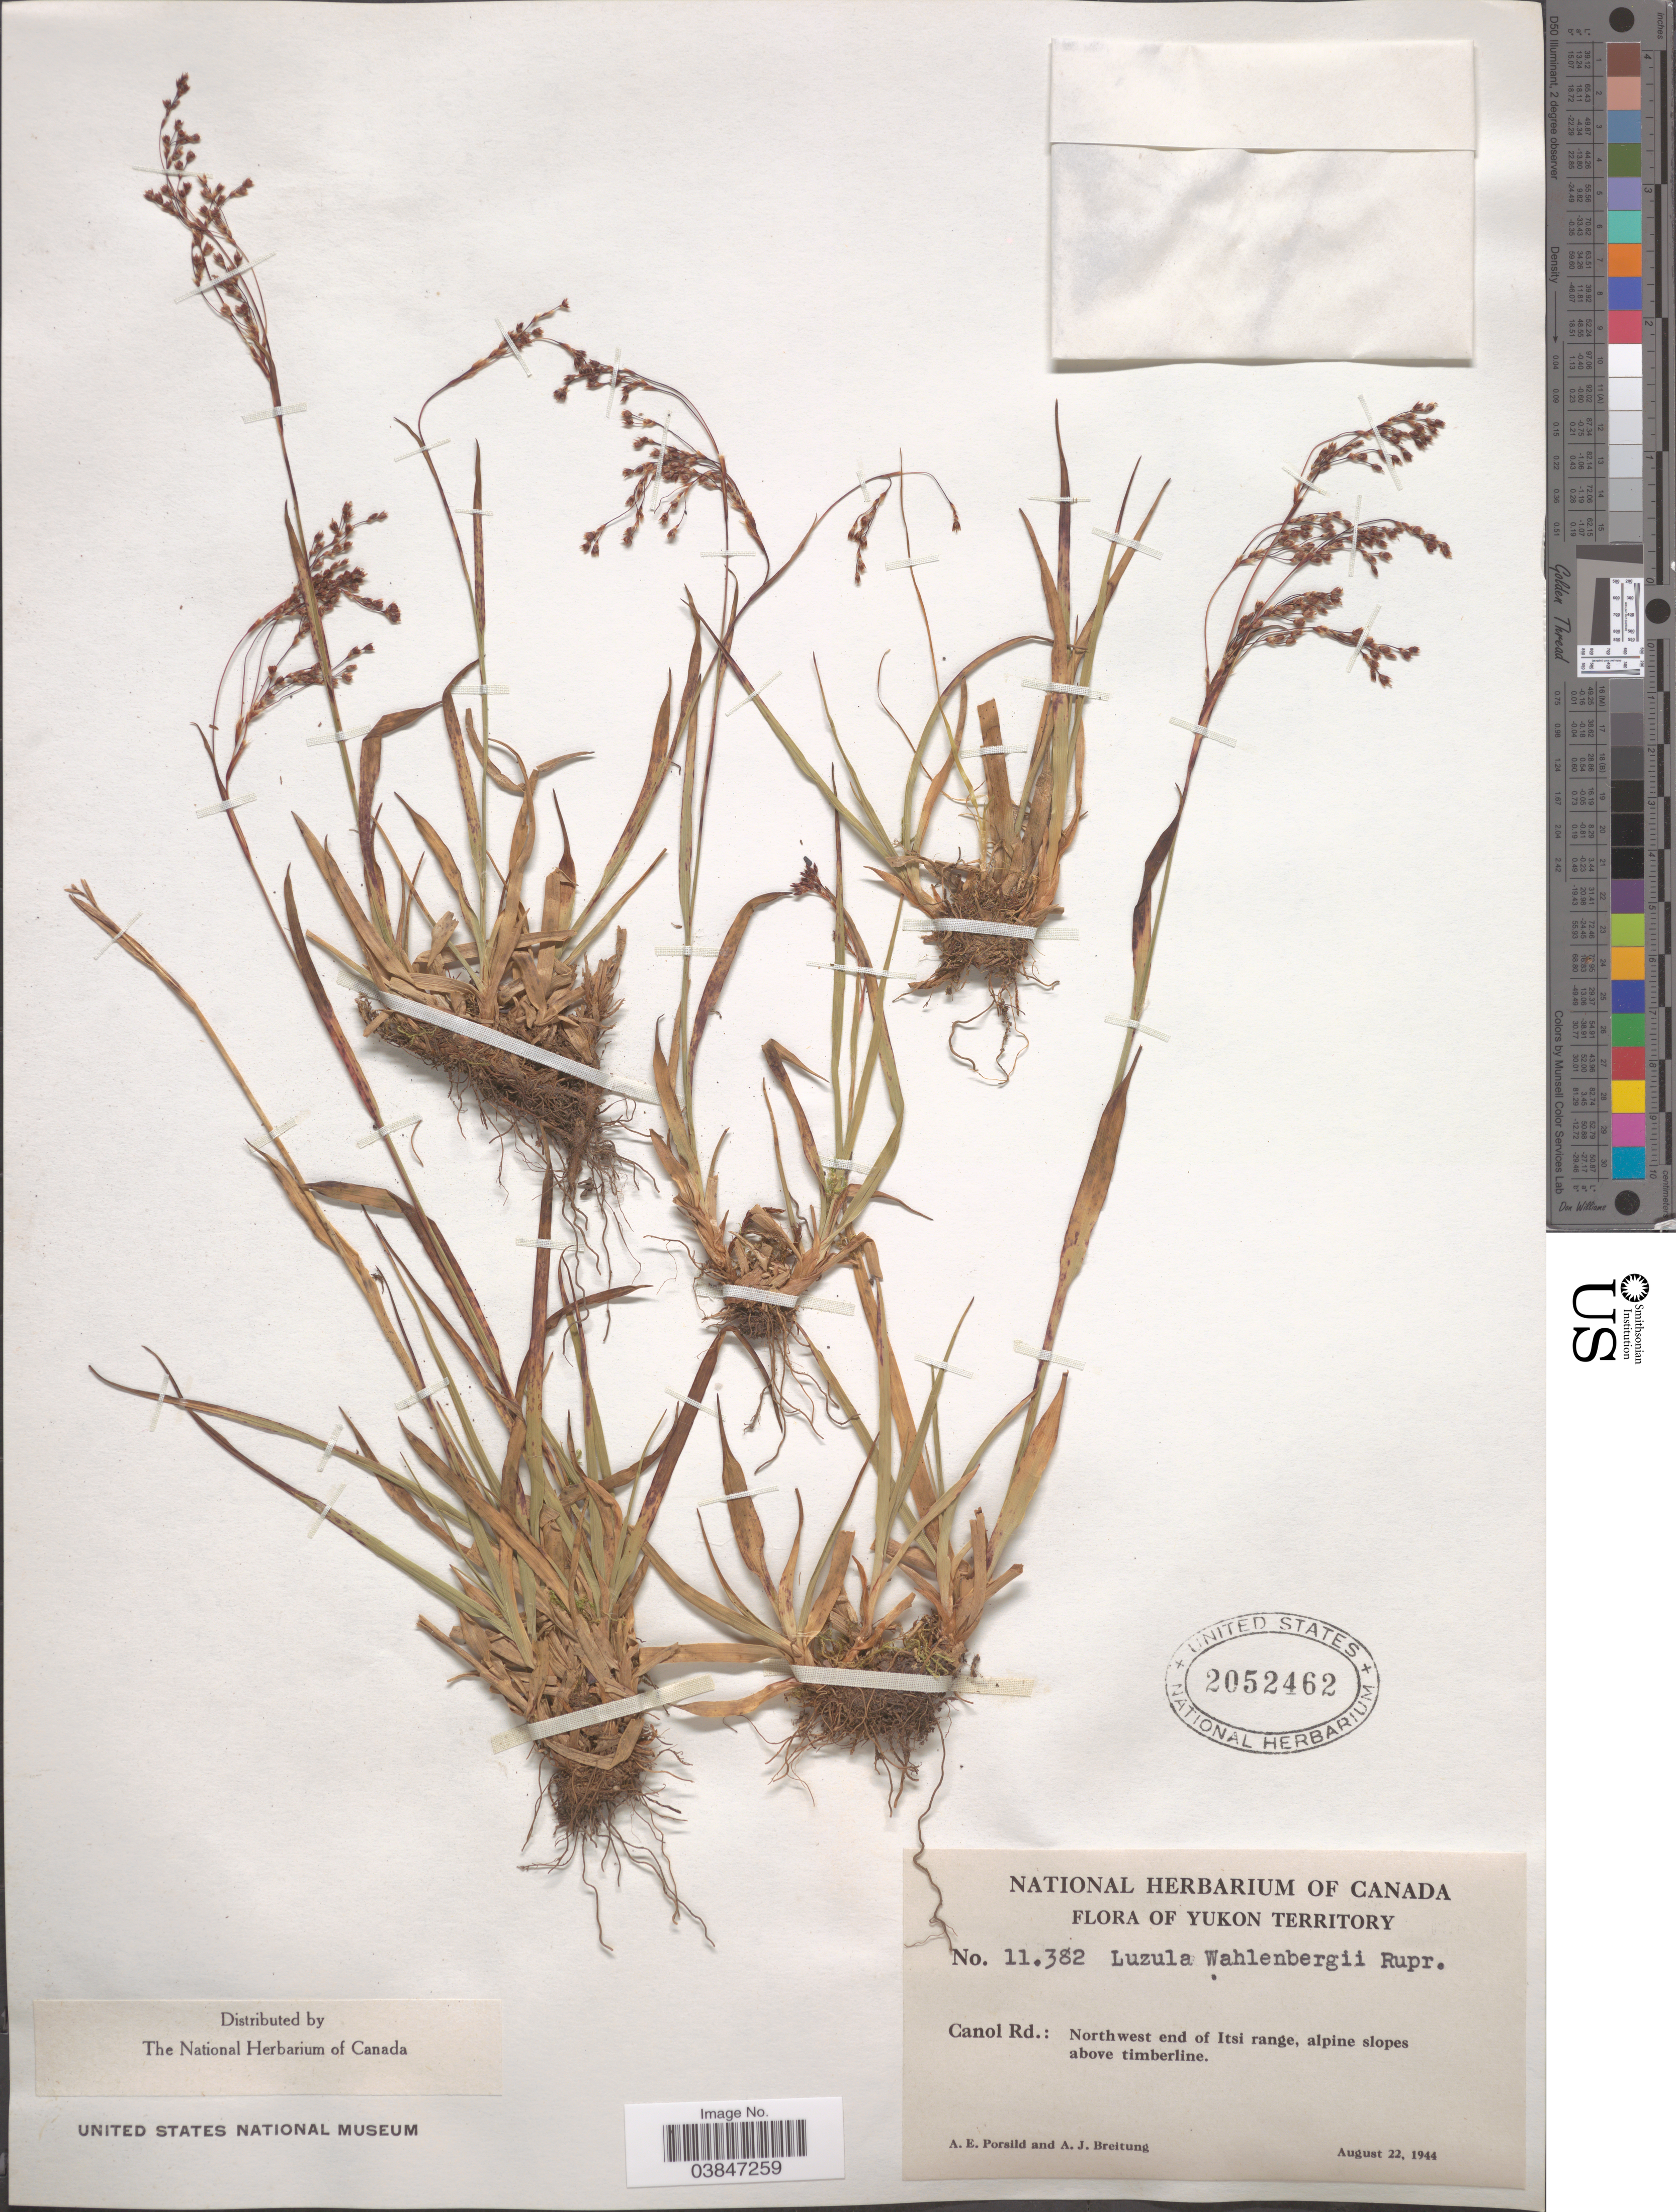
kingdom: Plantae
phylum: Tracheophyta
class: Liliopsida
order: Poales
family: Juncaceae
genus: Luzula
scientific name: Luzula wahlenbergii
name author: Rupr.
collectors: A. E. Porsild & A. Breitung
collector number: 11382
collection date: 1944-08-22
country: Canada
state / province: Yukon Territory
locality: Canol Rd.: Northwest end of Itsi range, alpine slopes above timberline.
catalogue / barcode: US 2052462